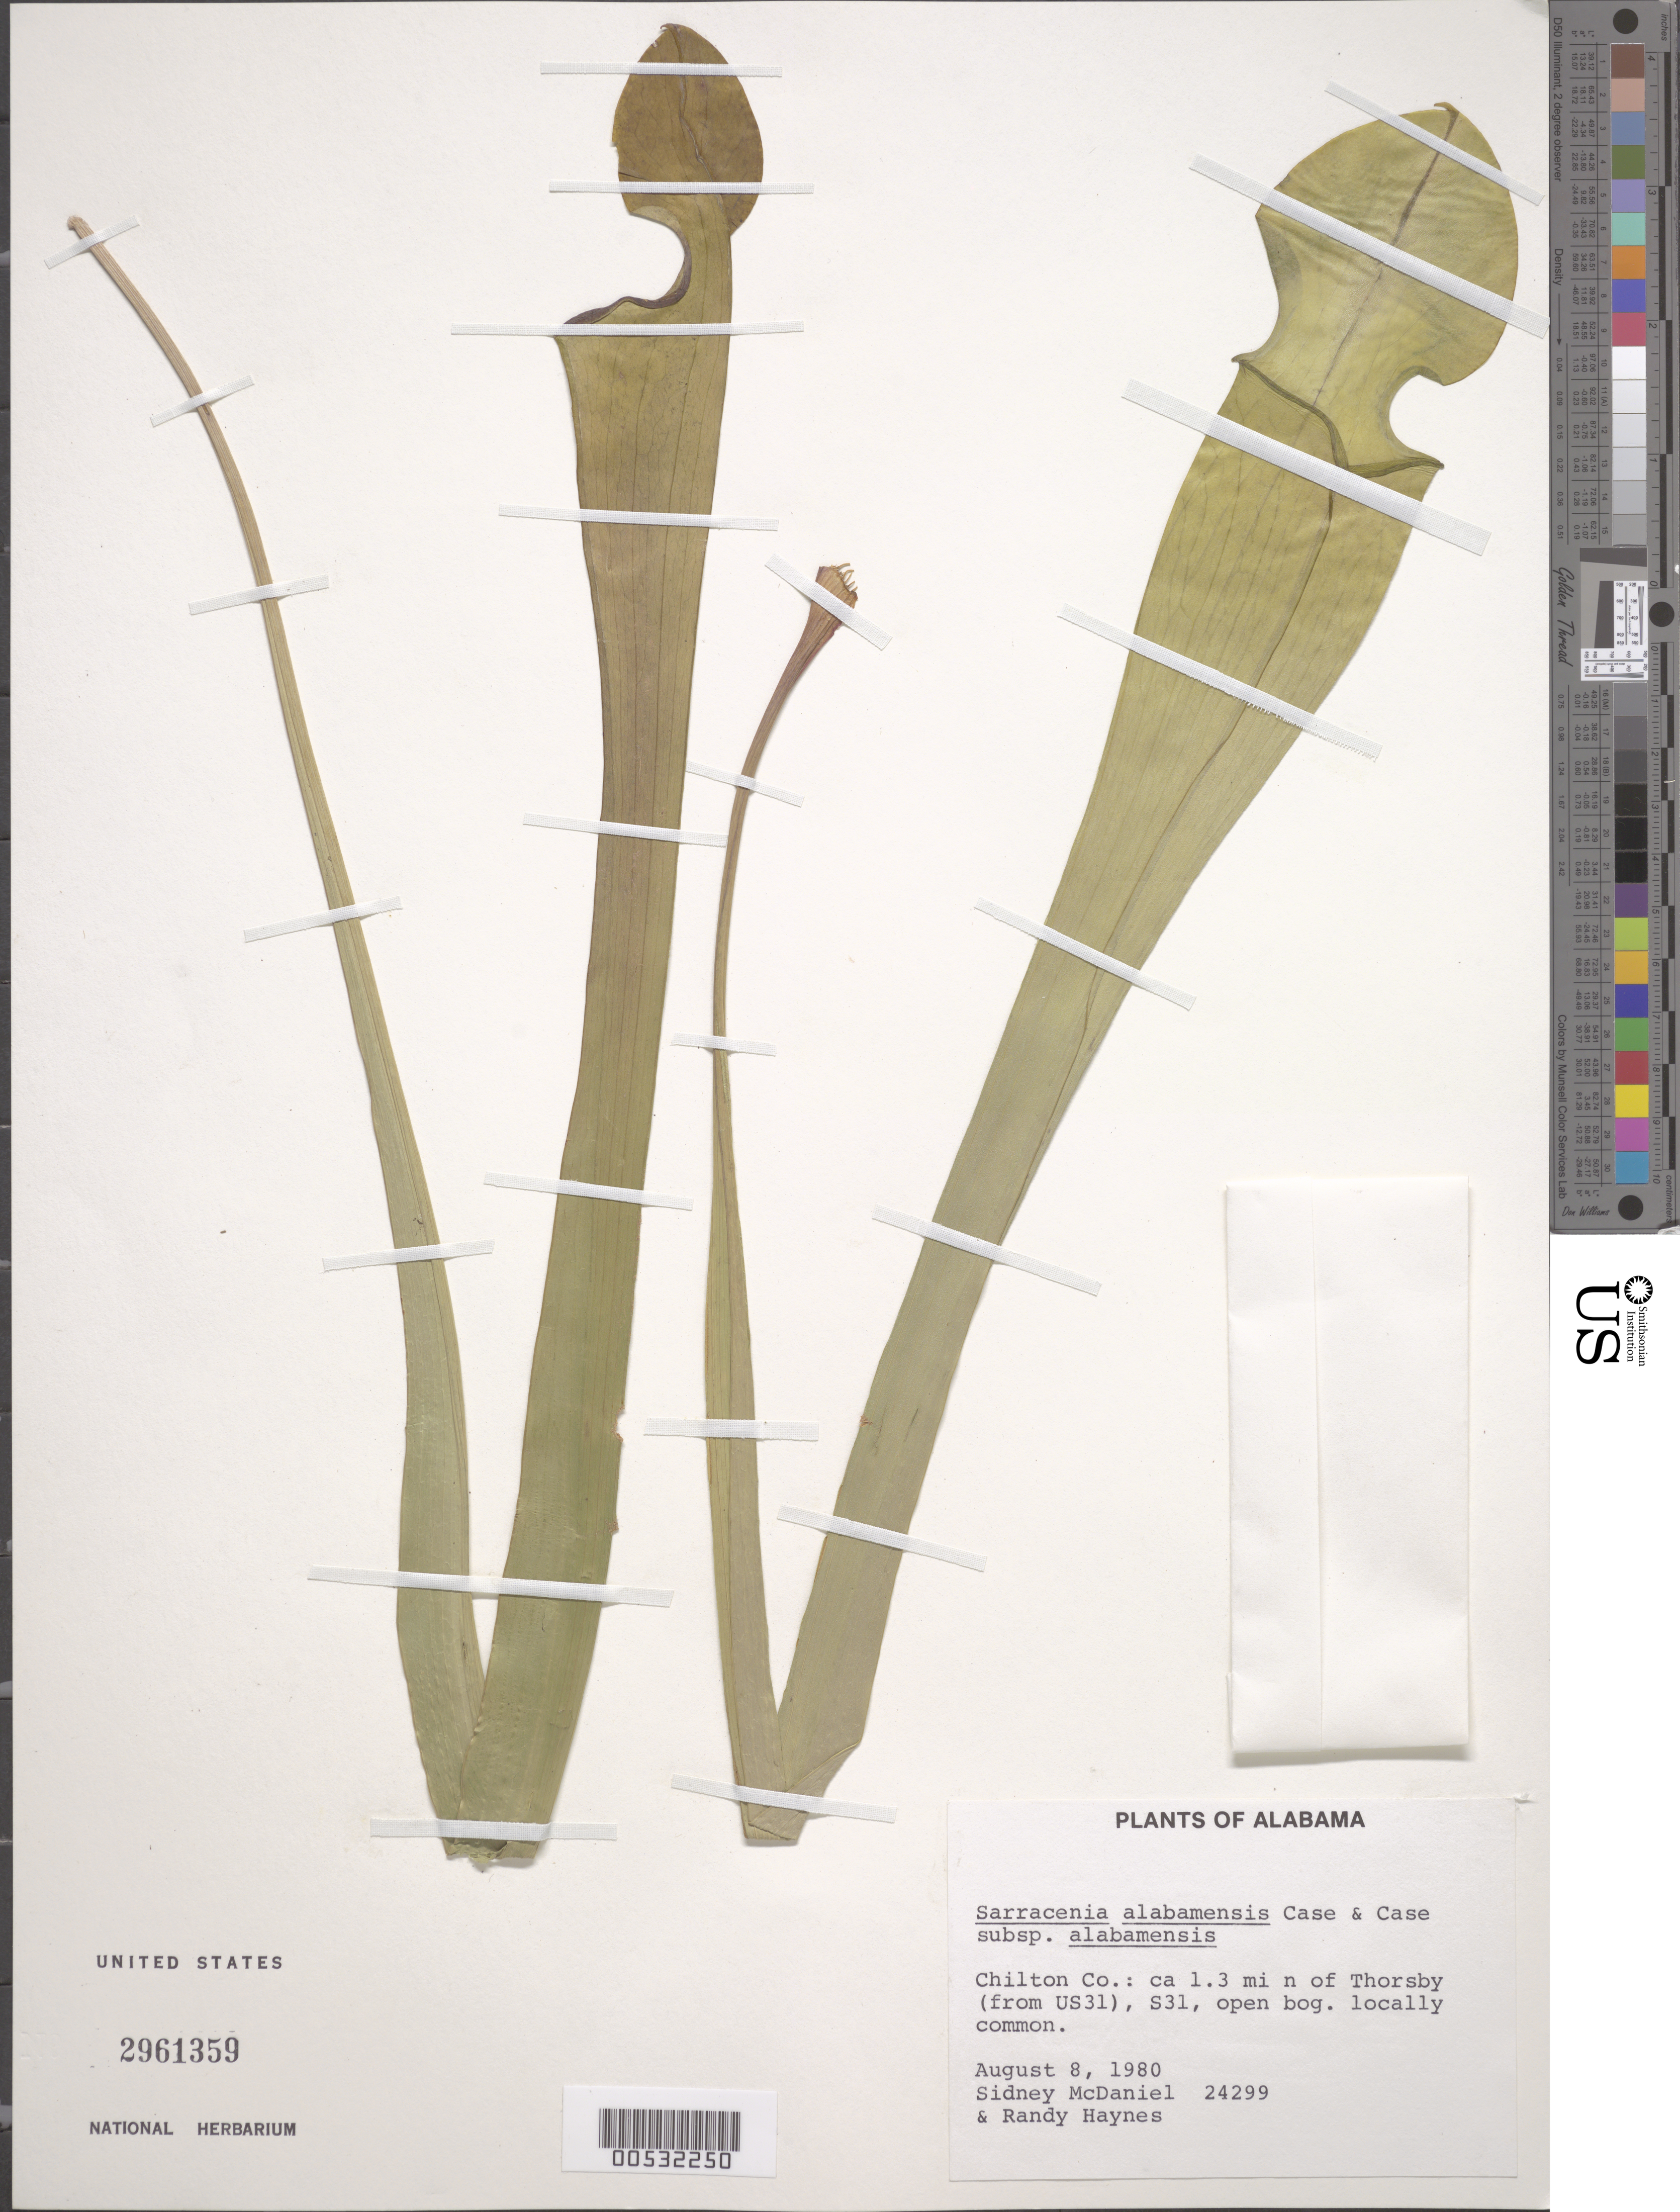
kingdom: Plantae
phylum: Tracheophyta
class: Magnoliopsida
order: Ericales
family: Sarraceniaceae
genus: Sarracenia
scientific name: Sarracenia alabamensis subsp. alabamensis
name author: Case & R.B. Case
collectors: S. T. McDaniel & R. R. Haynes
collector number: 24299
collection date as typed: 08 Aug 1980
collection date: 1980-08-08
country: United States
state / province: Alabama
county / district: Chilton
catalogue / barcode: US 2961359